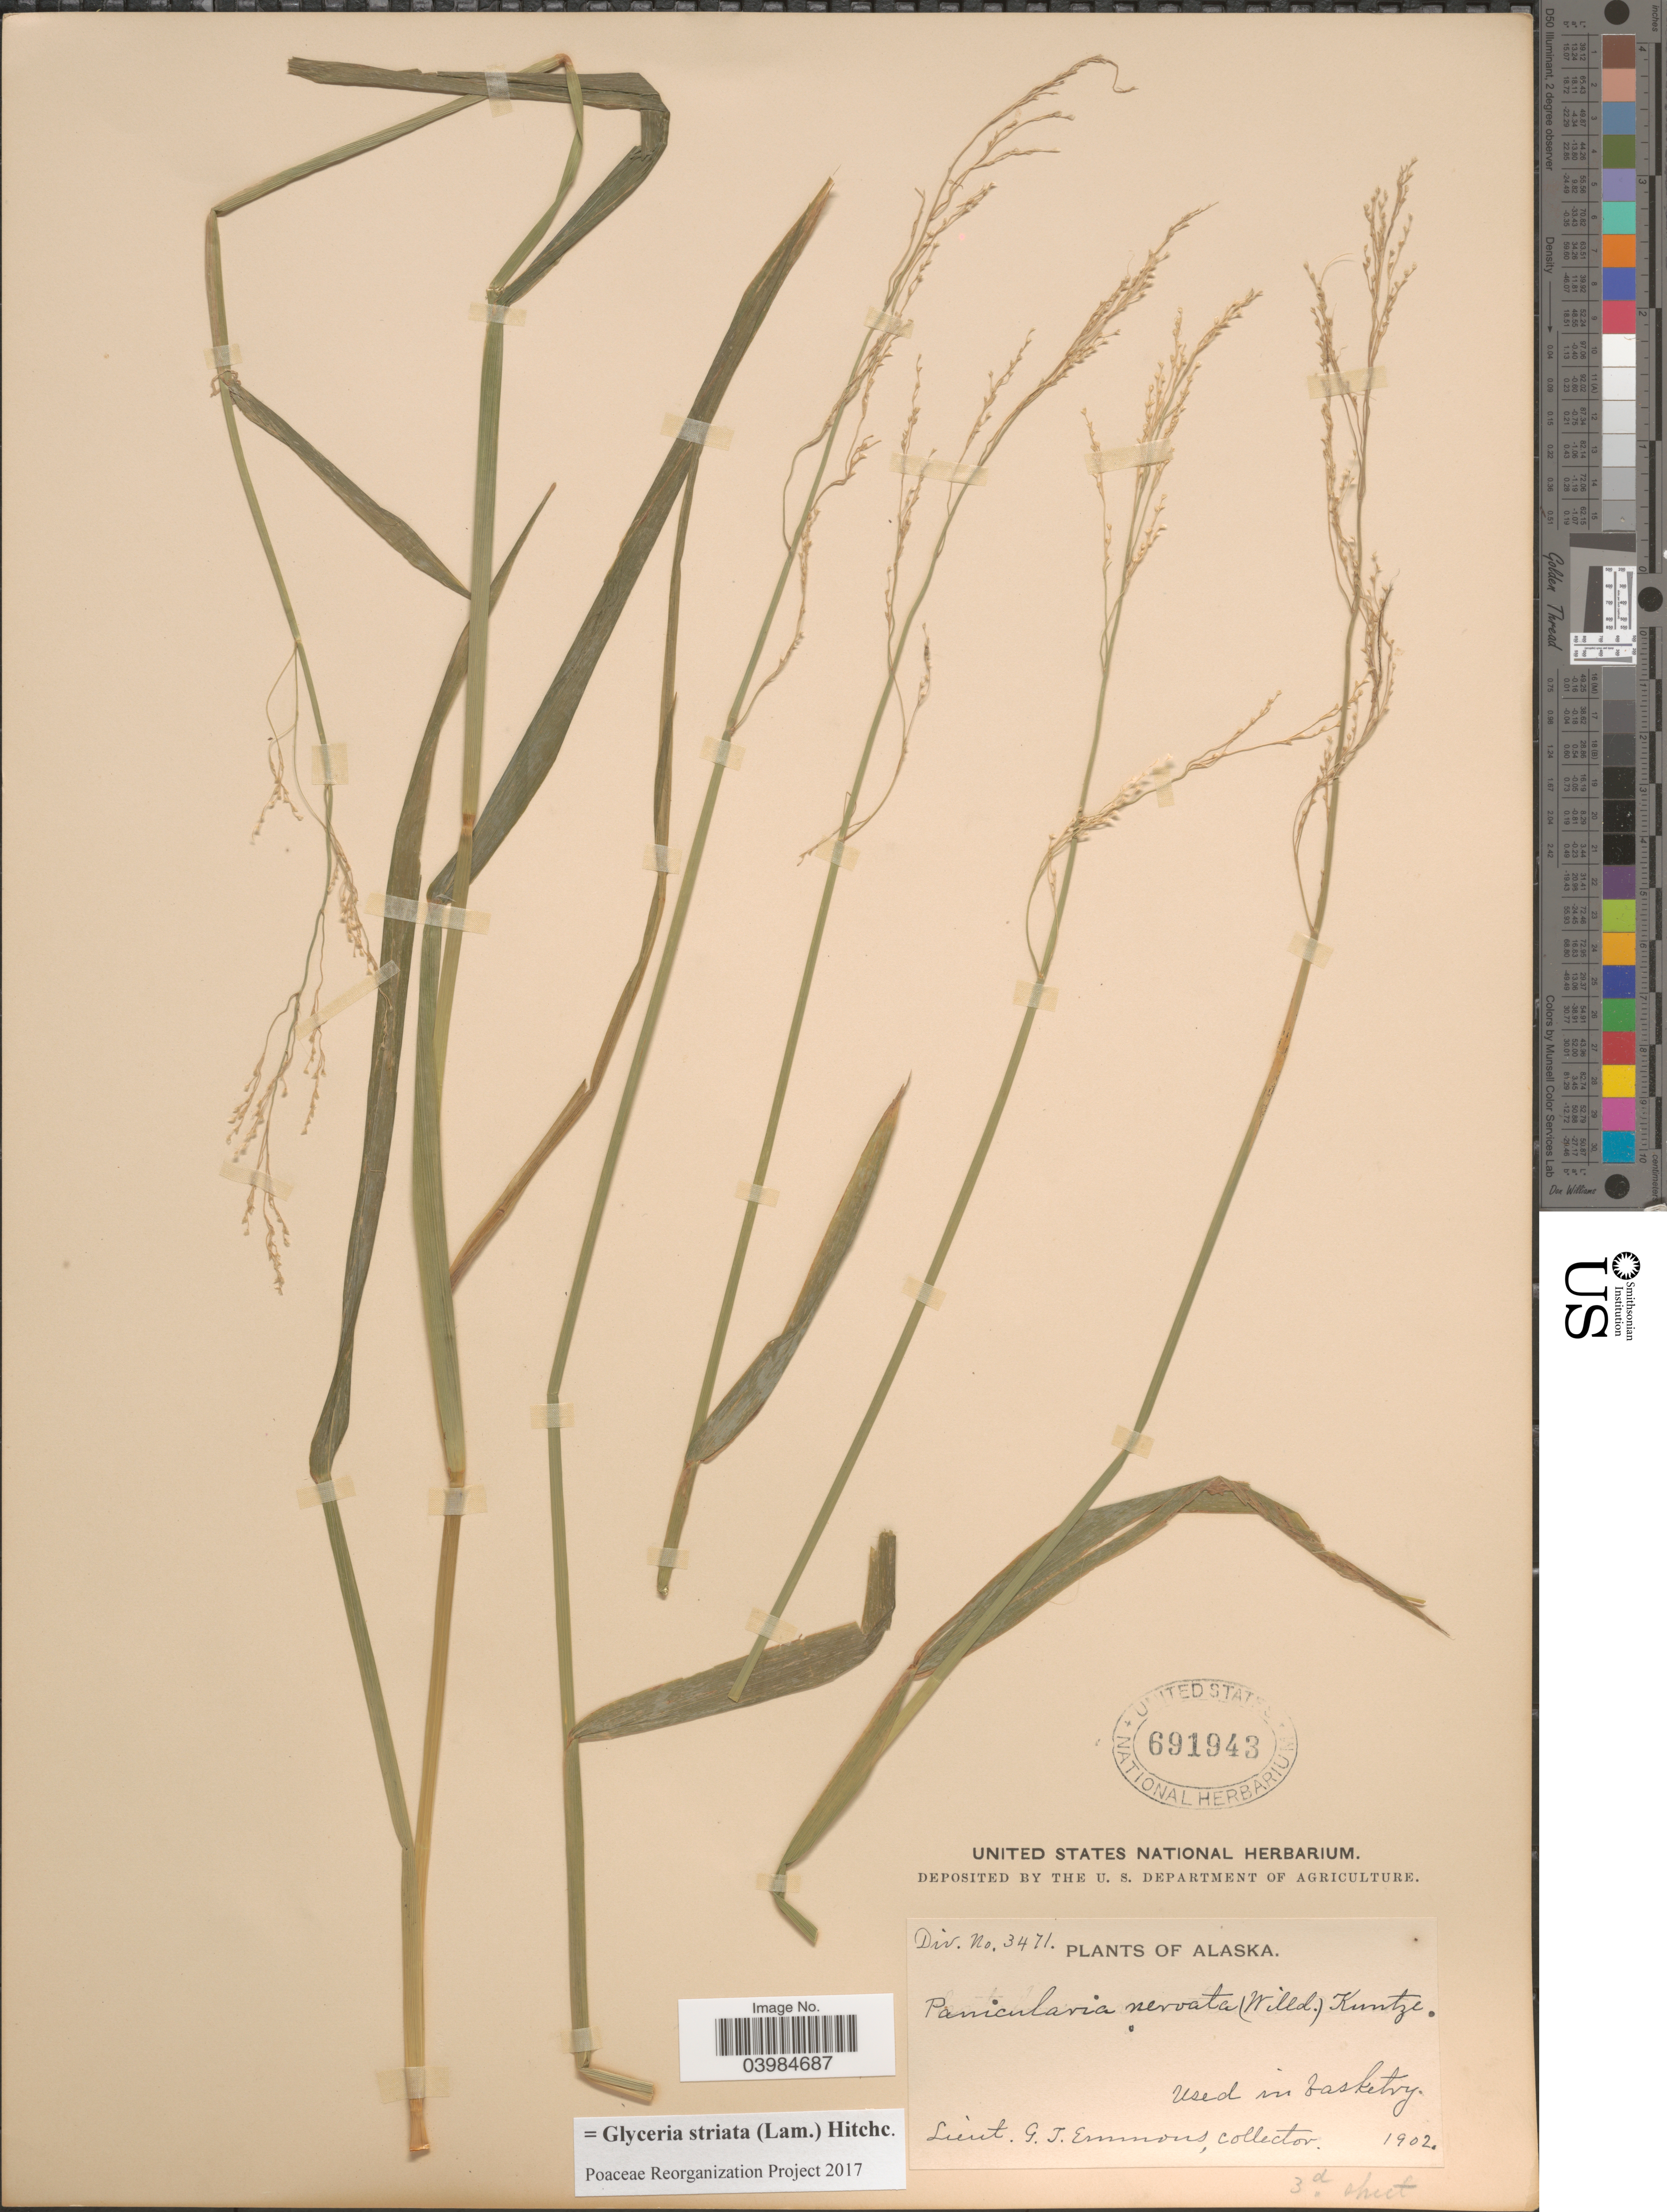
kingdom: Plantae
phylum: Tracheophyta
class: Liliopsida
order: Poales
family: Poaceae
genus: Glyceria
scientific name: Glyceria striata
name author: (Lam.) Hitchc.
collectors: L. Emmons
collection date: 1902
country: United States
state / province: Alaska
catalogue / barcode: US 691943